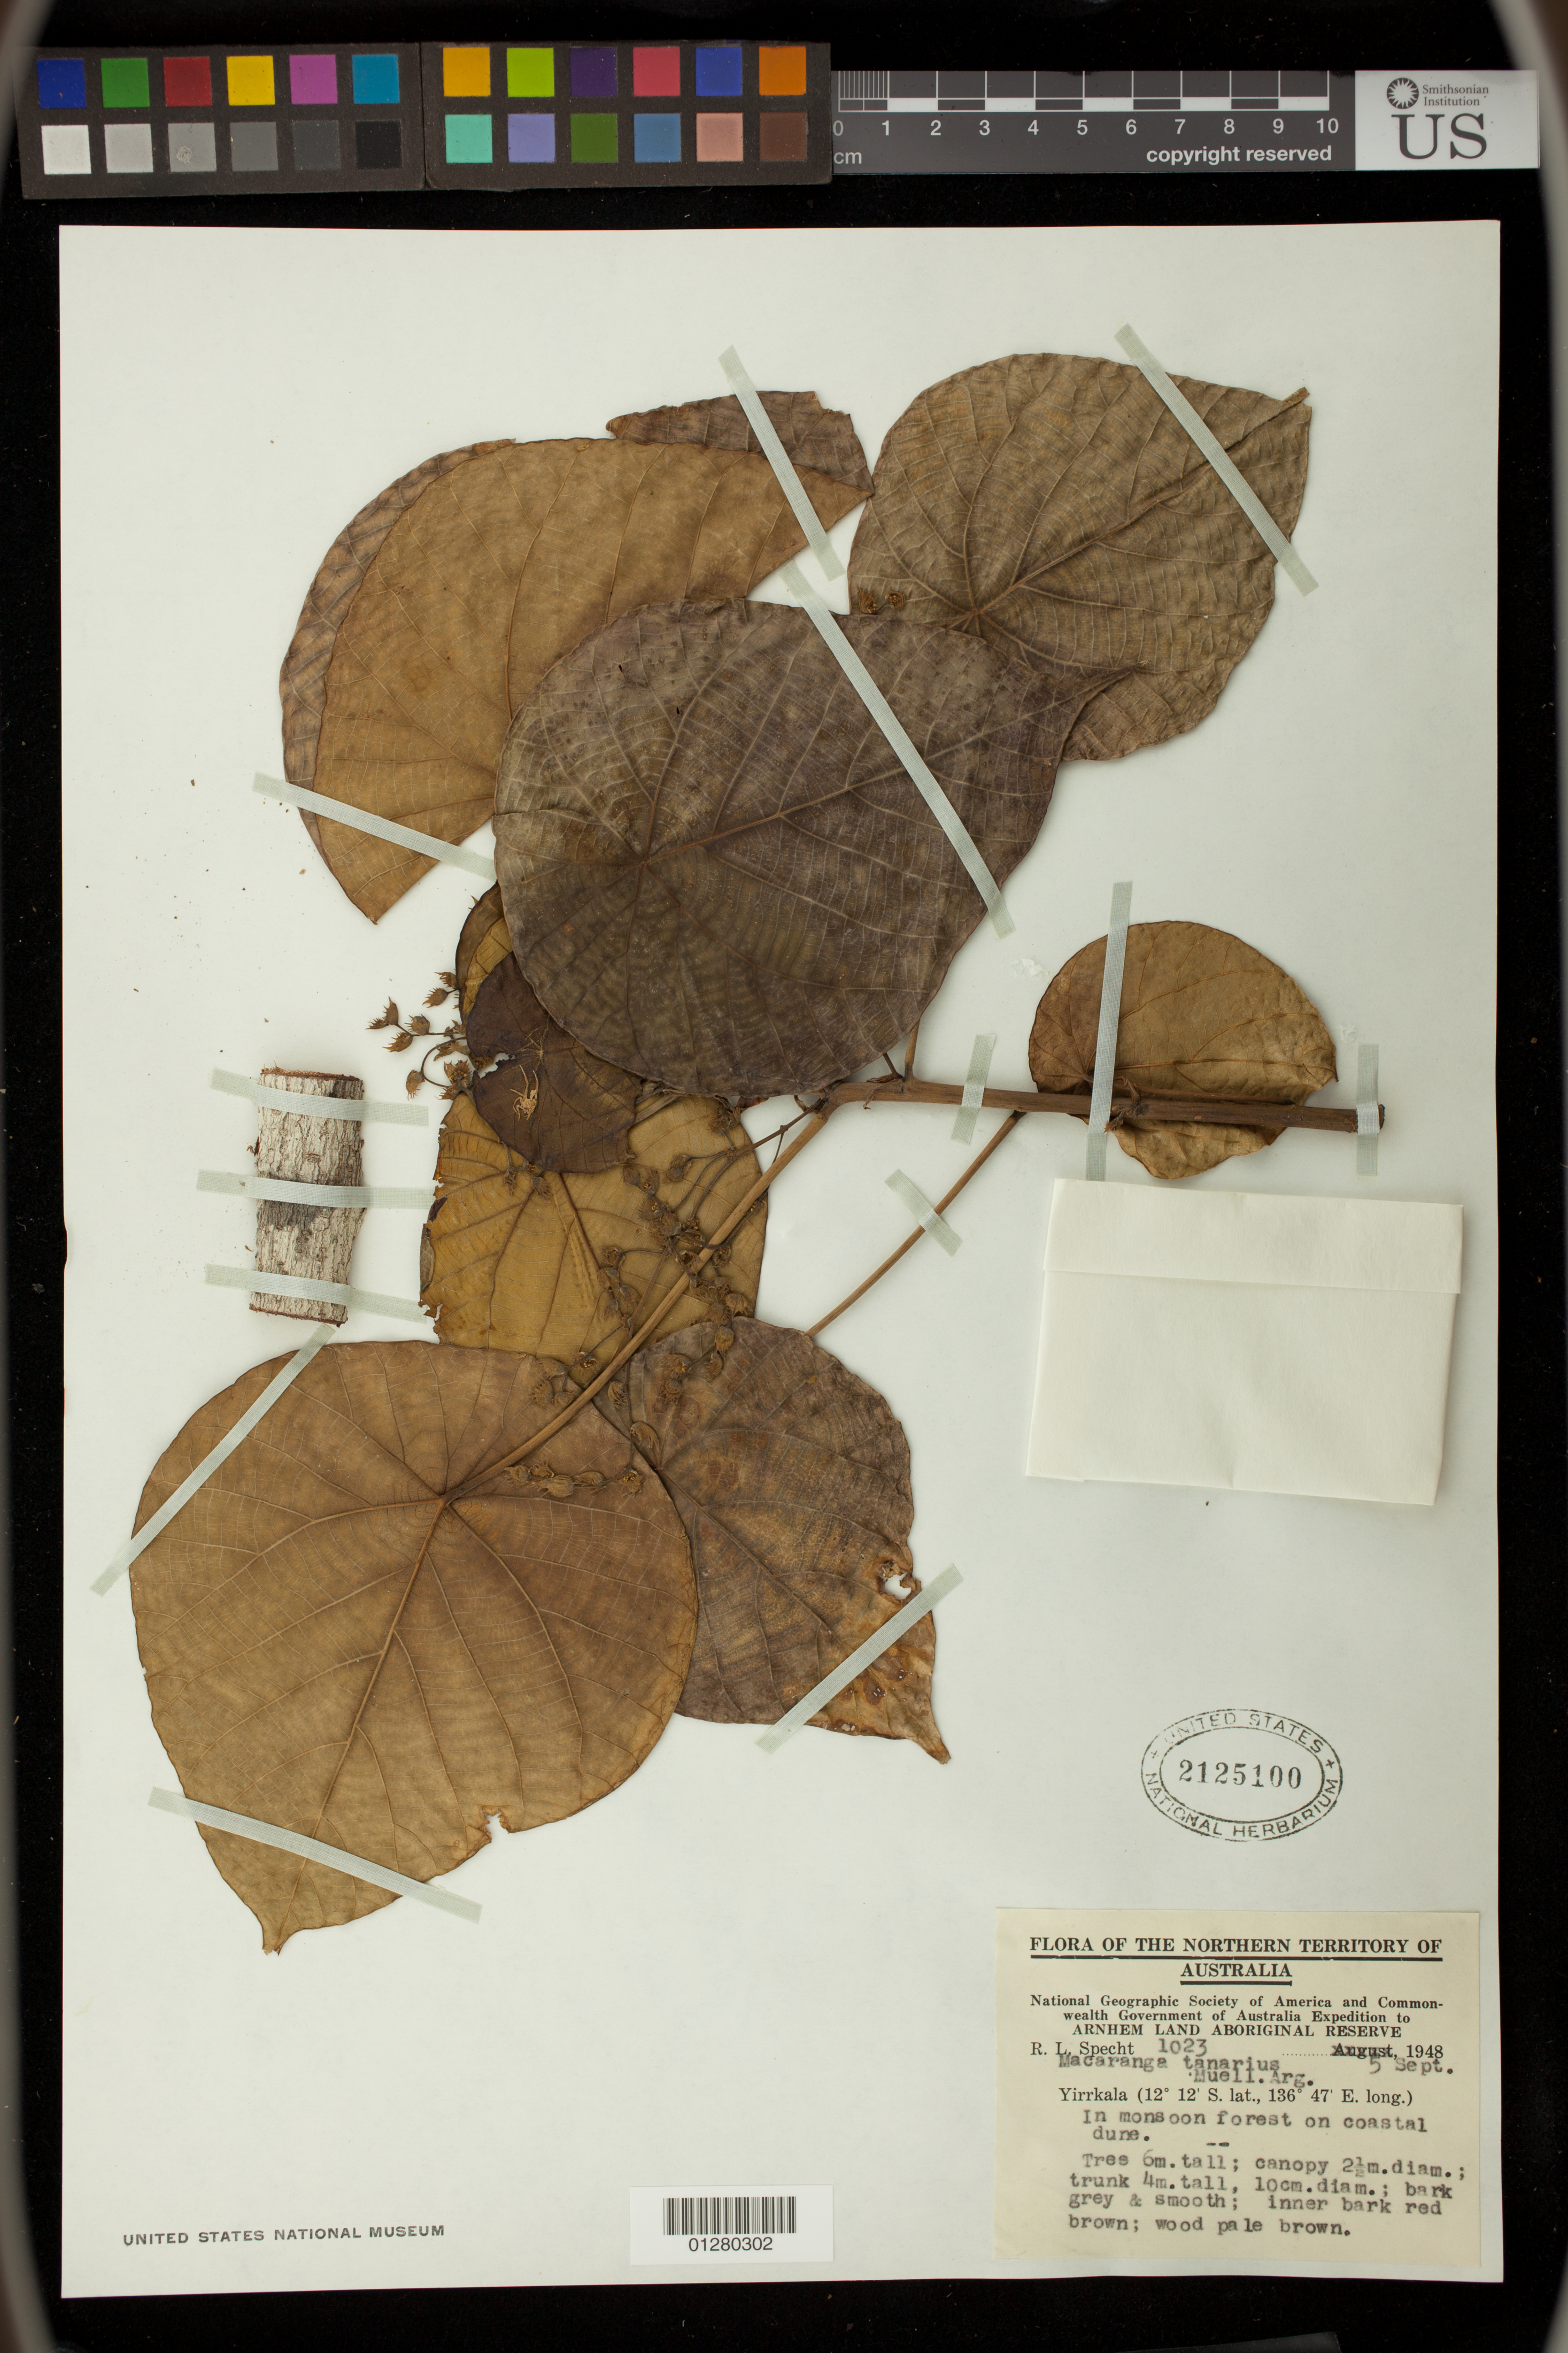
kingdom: Plantae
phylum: Tracheophyta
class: Magnoliopsida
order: Malpighiales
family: Euphorbiaceae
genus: Macaranga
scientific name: Macaranga tanarius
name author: (L.) Müll. Arg.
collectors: R. L. Specht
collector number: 1023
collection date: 1948-09-05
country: Australia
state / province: Northern Territory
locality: Yirrkala. In monsoon forest on coastal dune.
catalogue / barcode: US 2125100